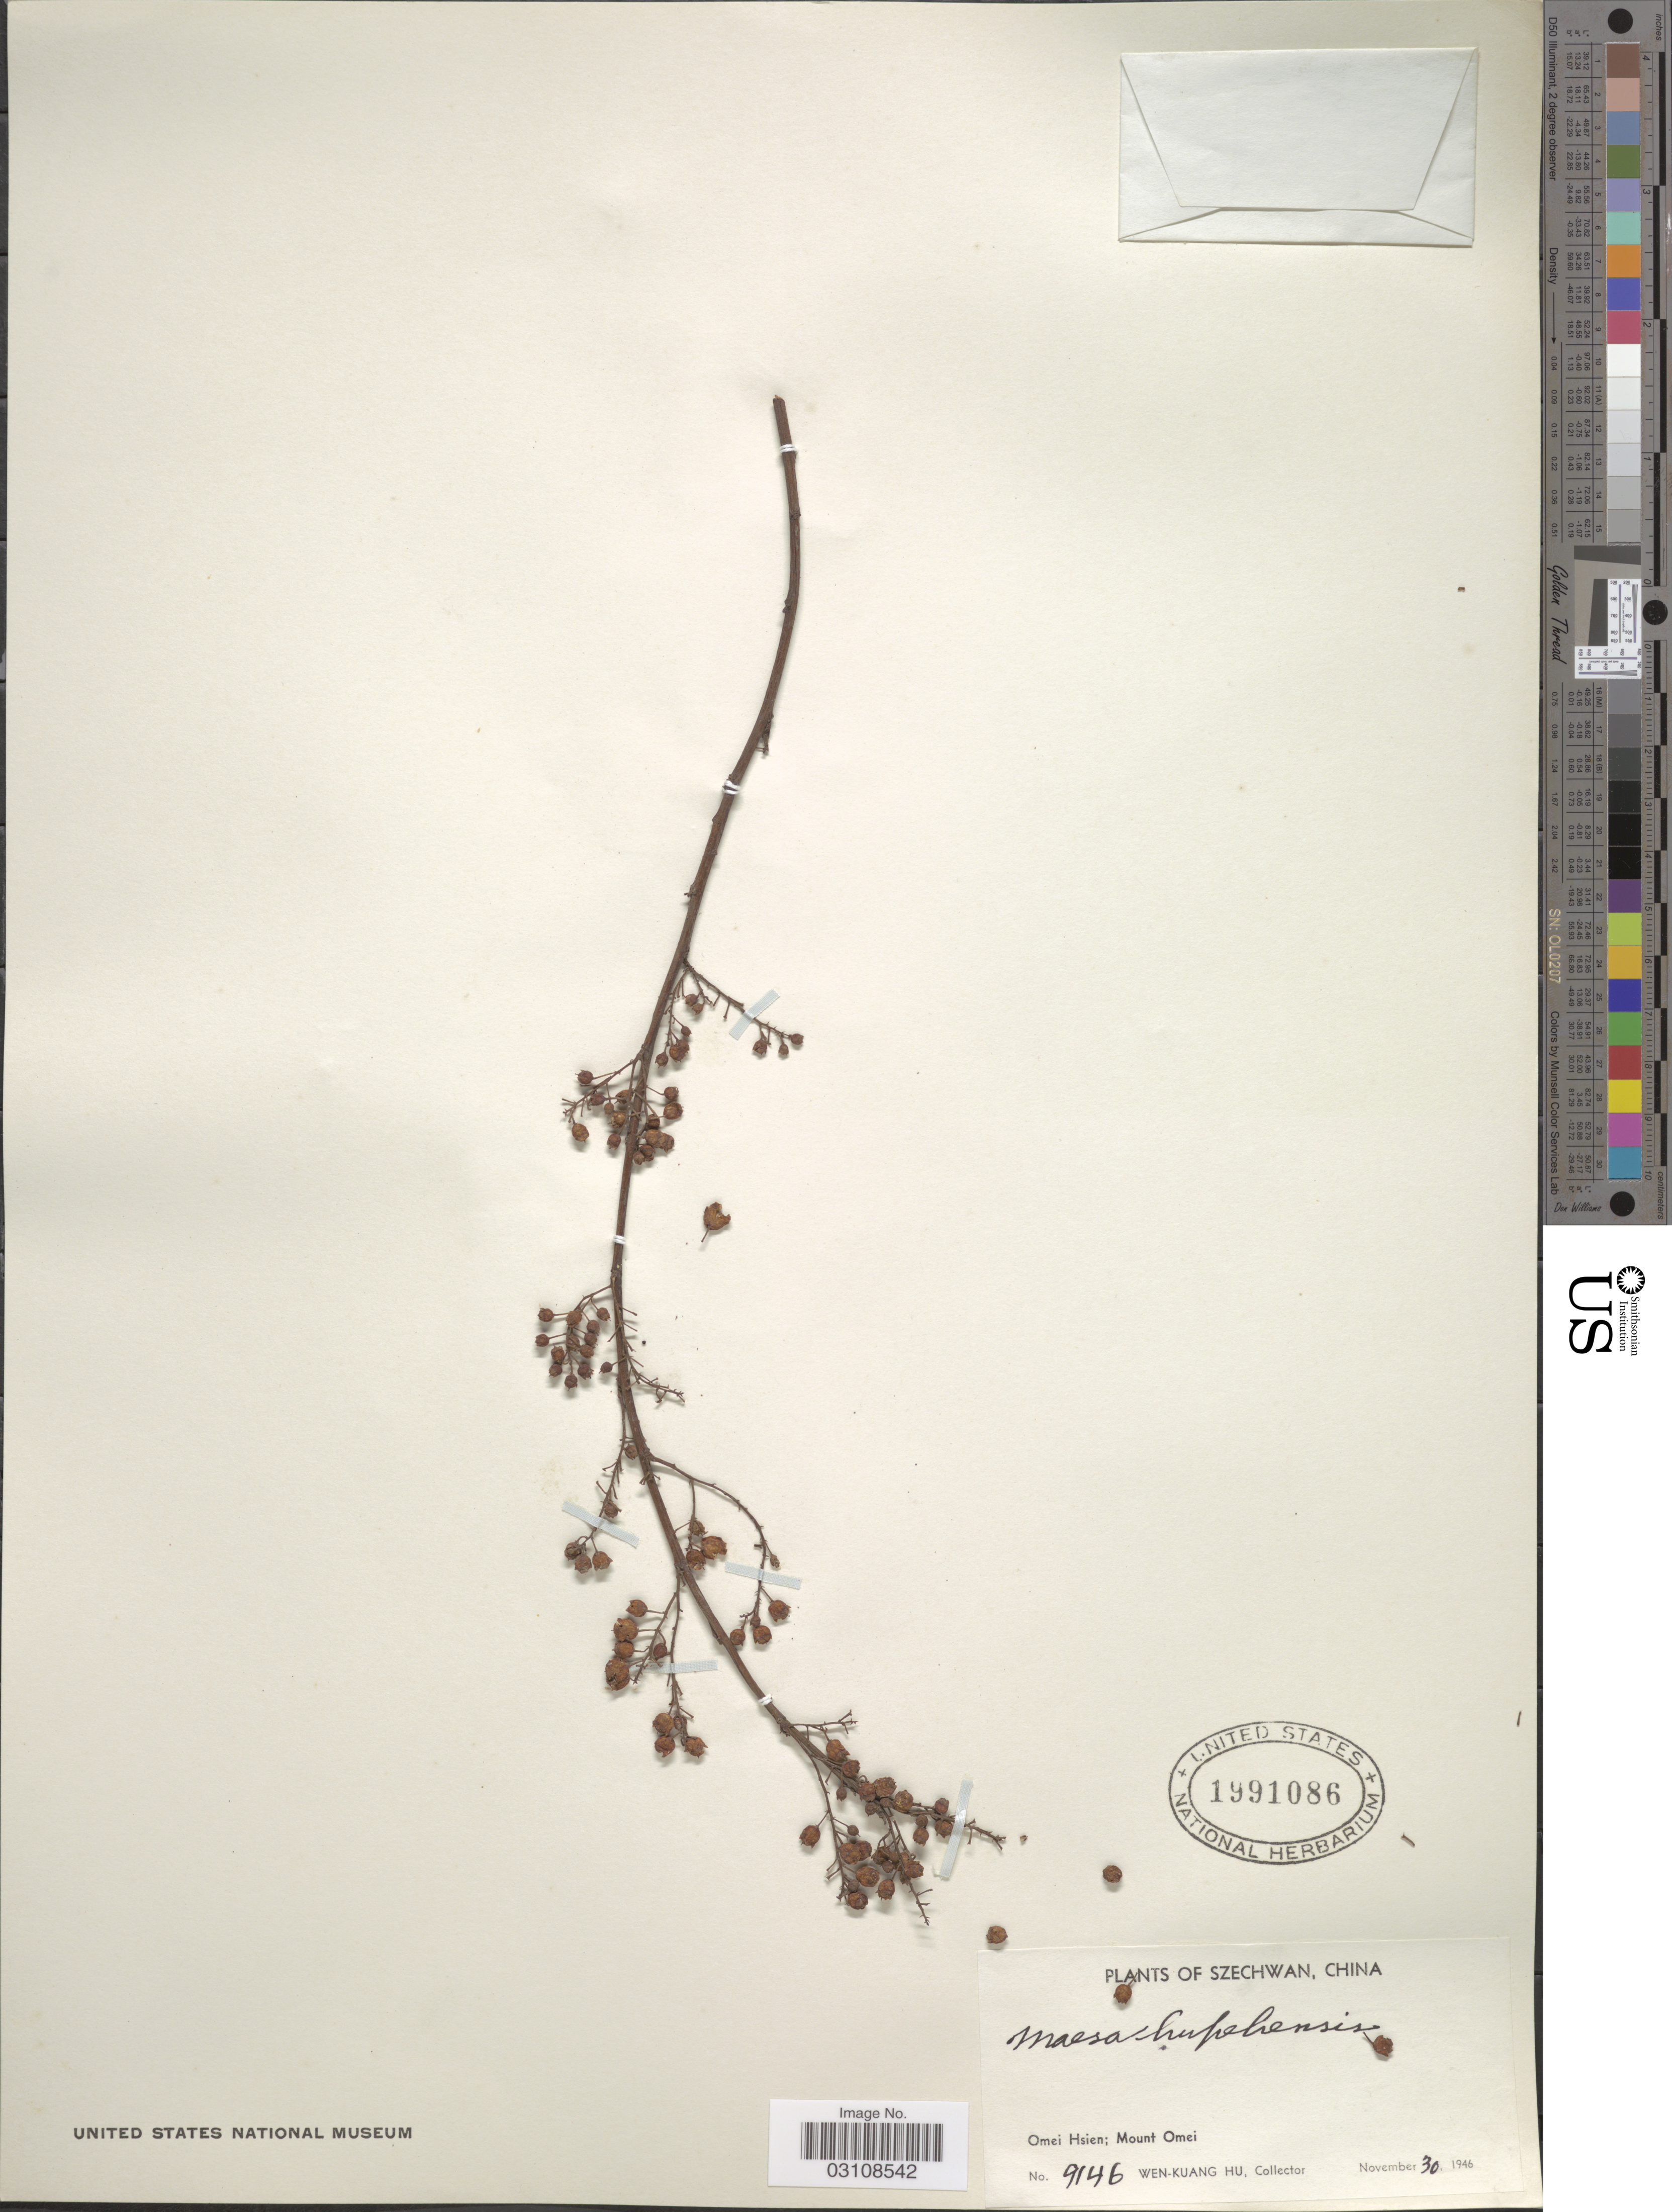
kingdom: Plantae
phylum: Tracheophyta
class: Magnoliopsida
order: Ericales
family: Primulaceae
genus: Maesa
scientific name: Maesa hupehensis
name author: Rehder in Sarg.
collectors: W. K. Hu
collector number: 9146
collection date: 1946-11-30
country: China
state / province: Sichuan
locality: Szechwan. Omie Hsien; Mount Omei.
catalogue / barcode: US 1991086